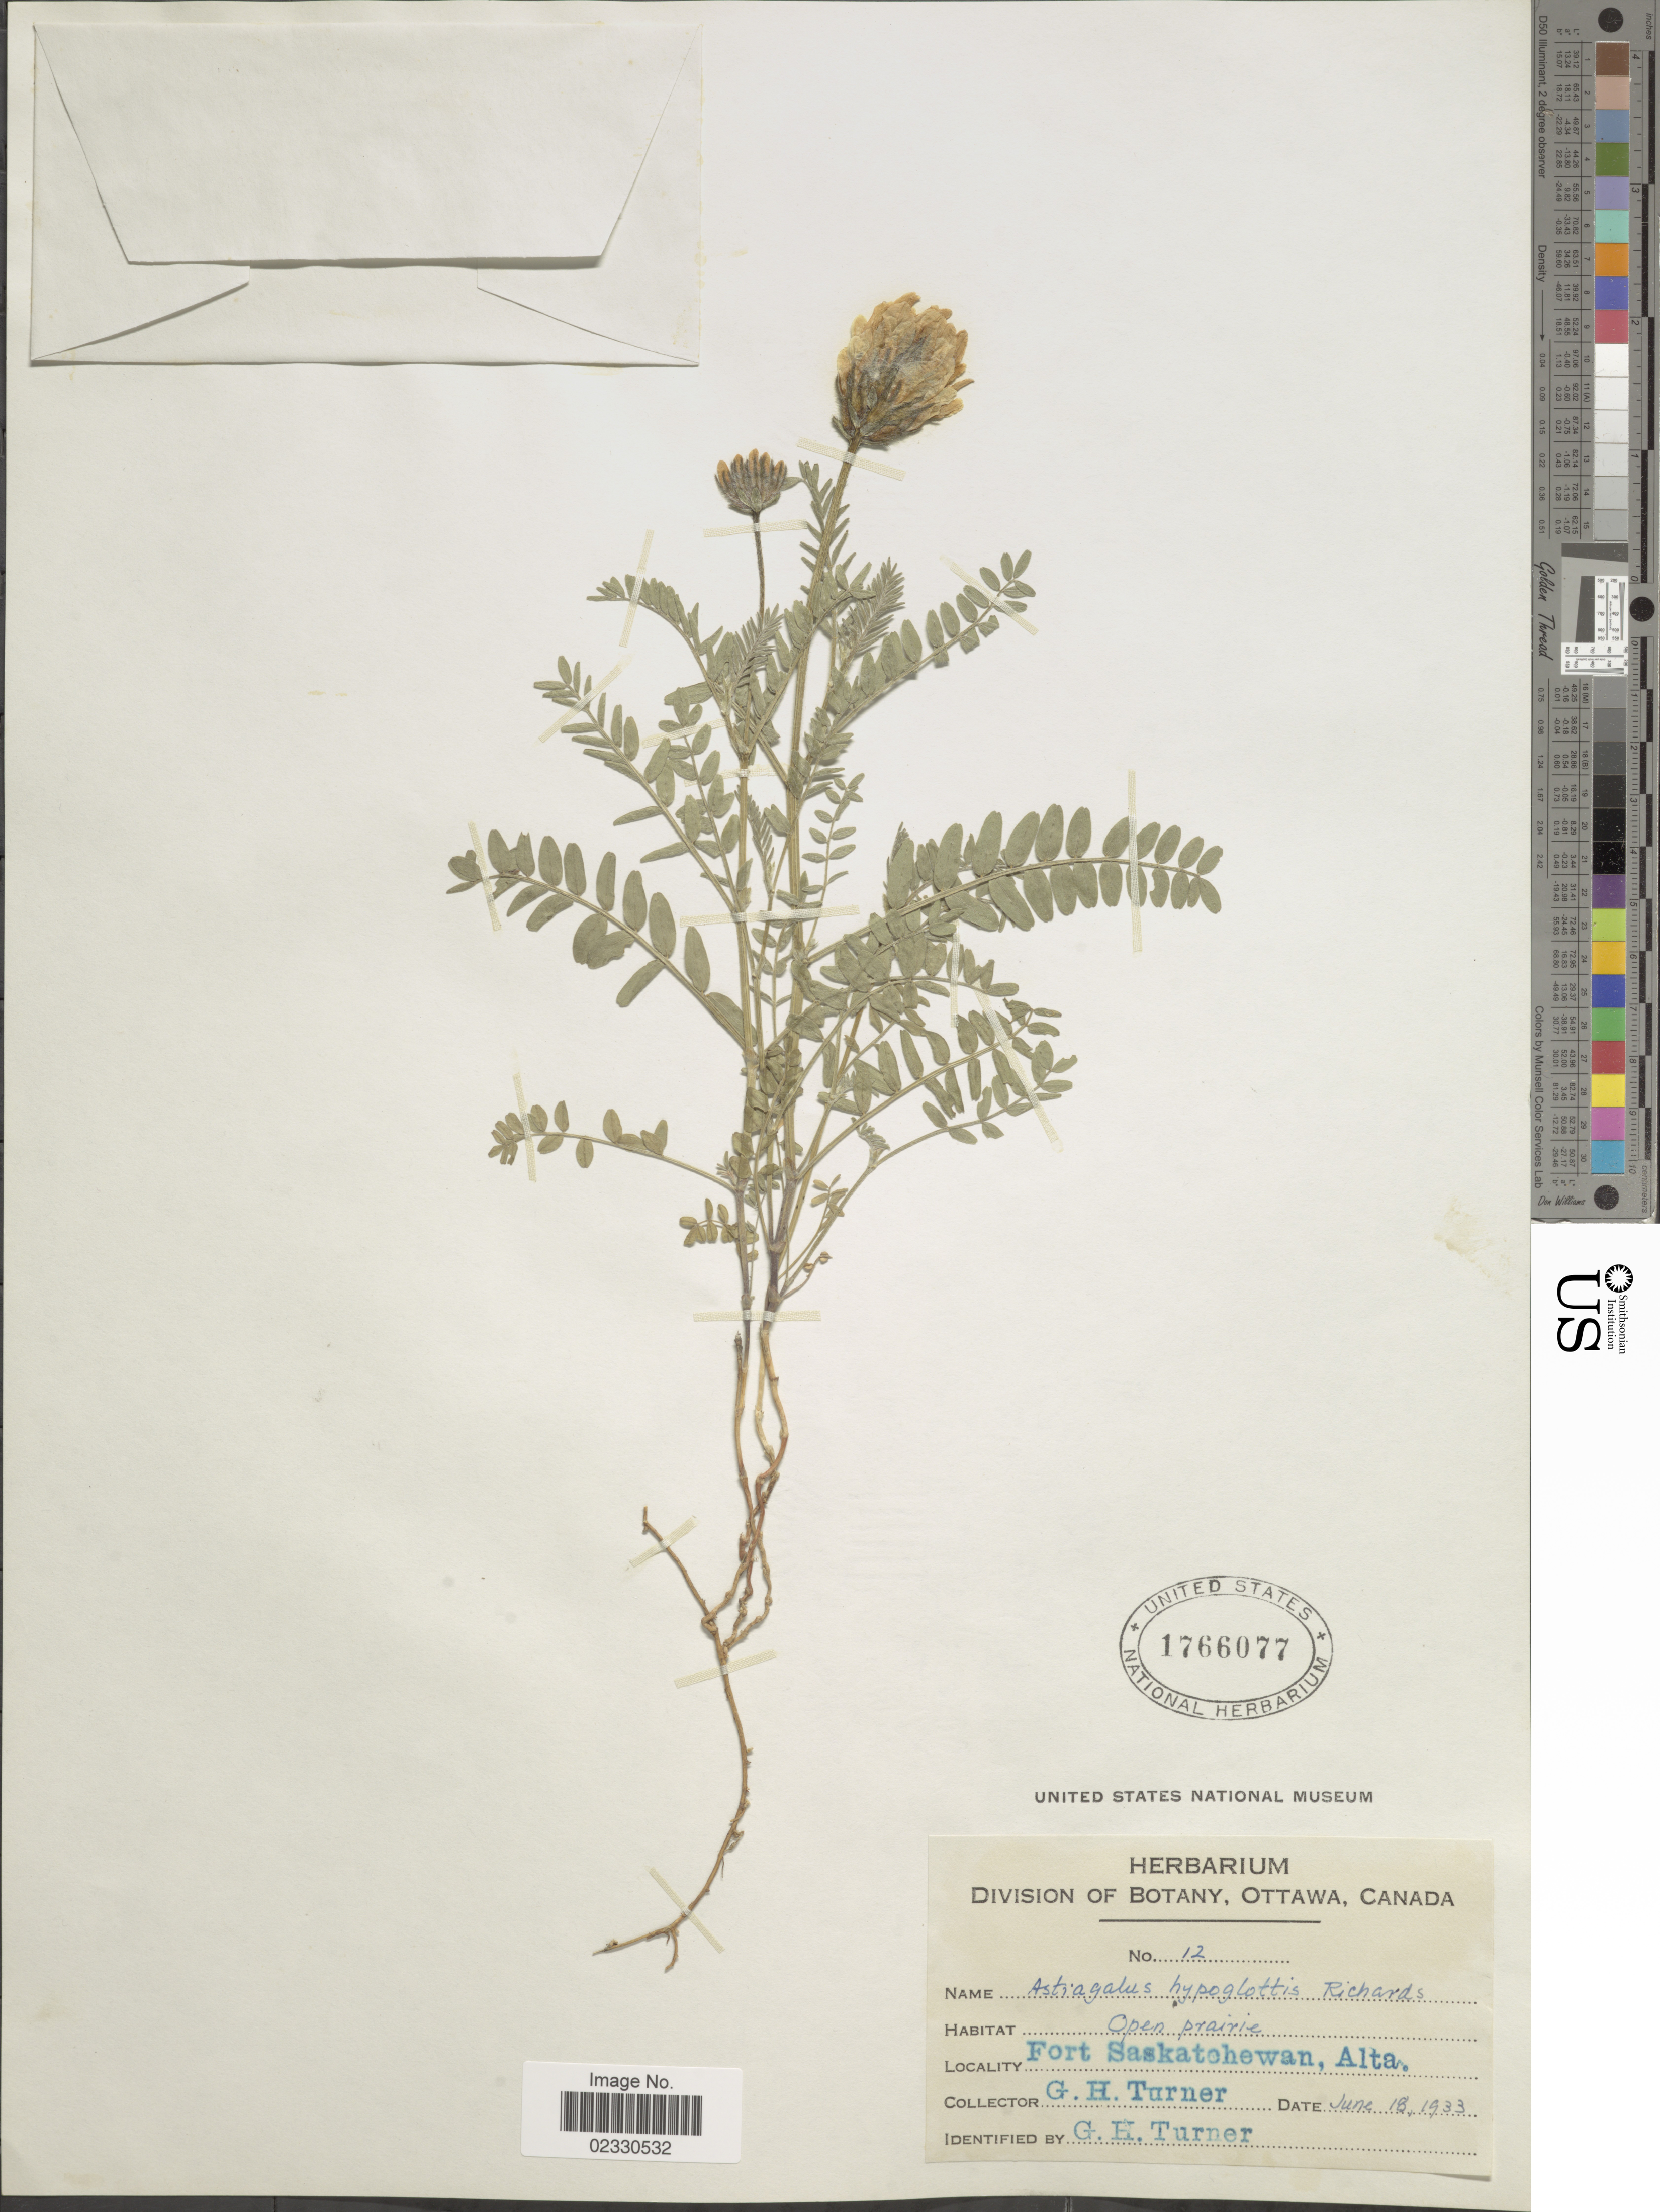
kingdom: Plantae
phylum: Tracheophyta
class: Magnoliopsida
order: Fabales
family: Fabaceae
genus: Astragalus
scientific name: Astragalus dasyglottis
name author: DC.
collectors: G. H. Turner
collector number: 12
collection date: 1933-06-18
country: Canada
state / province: Alberta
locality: Fort Saskatchewan, Alta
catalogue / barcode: US 1766077